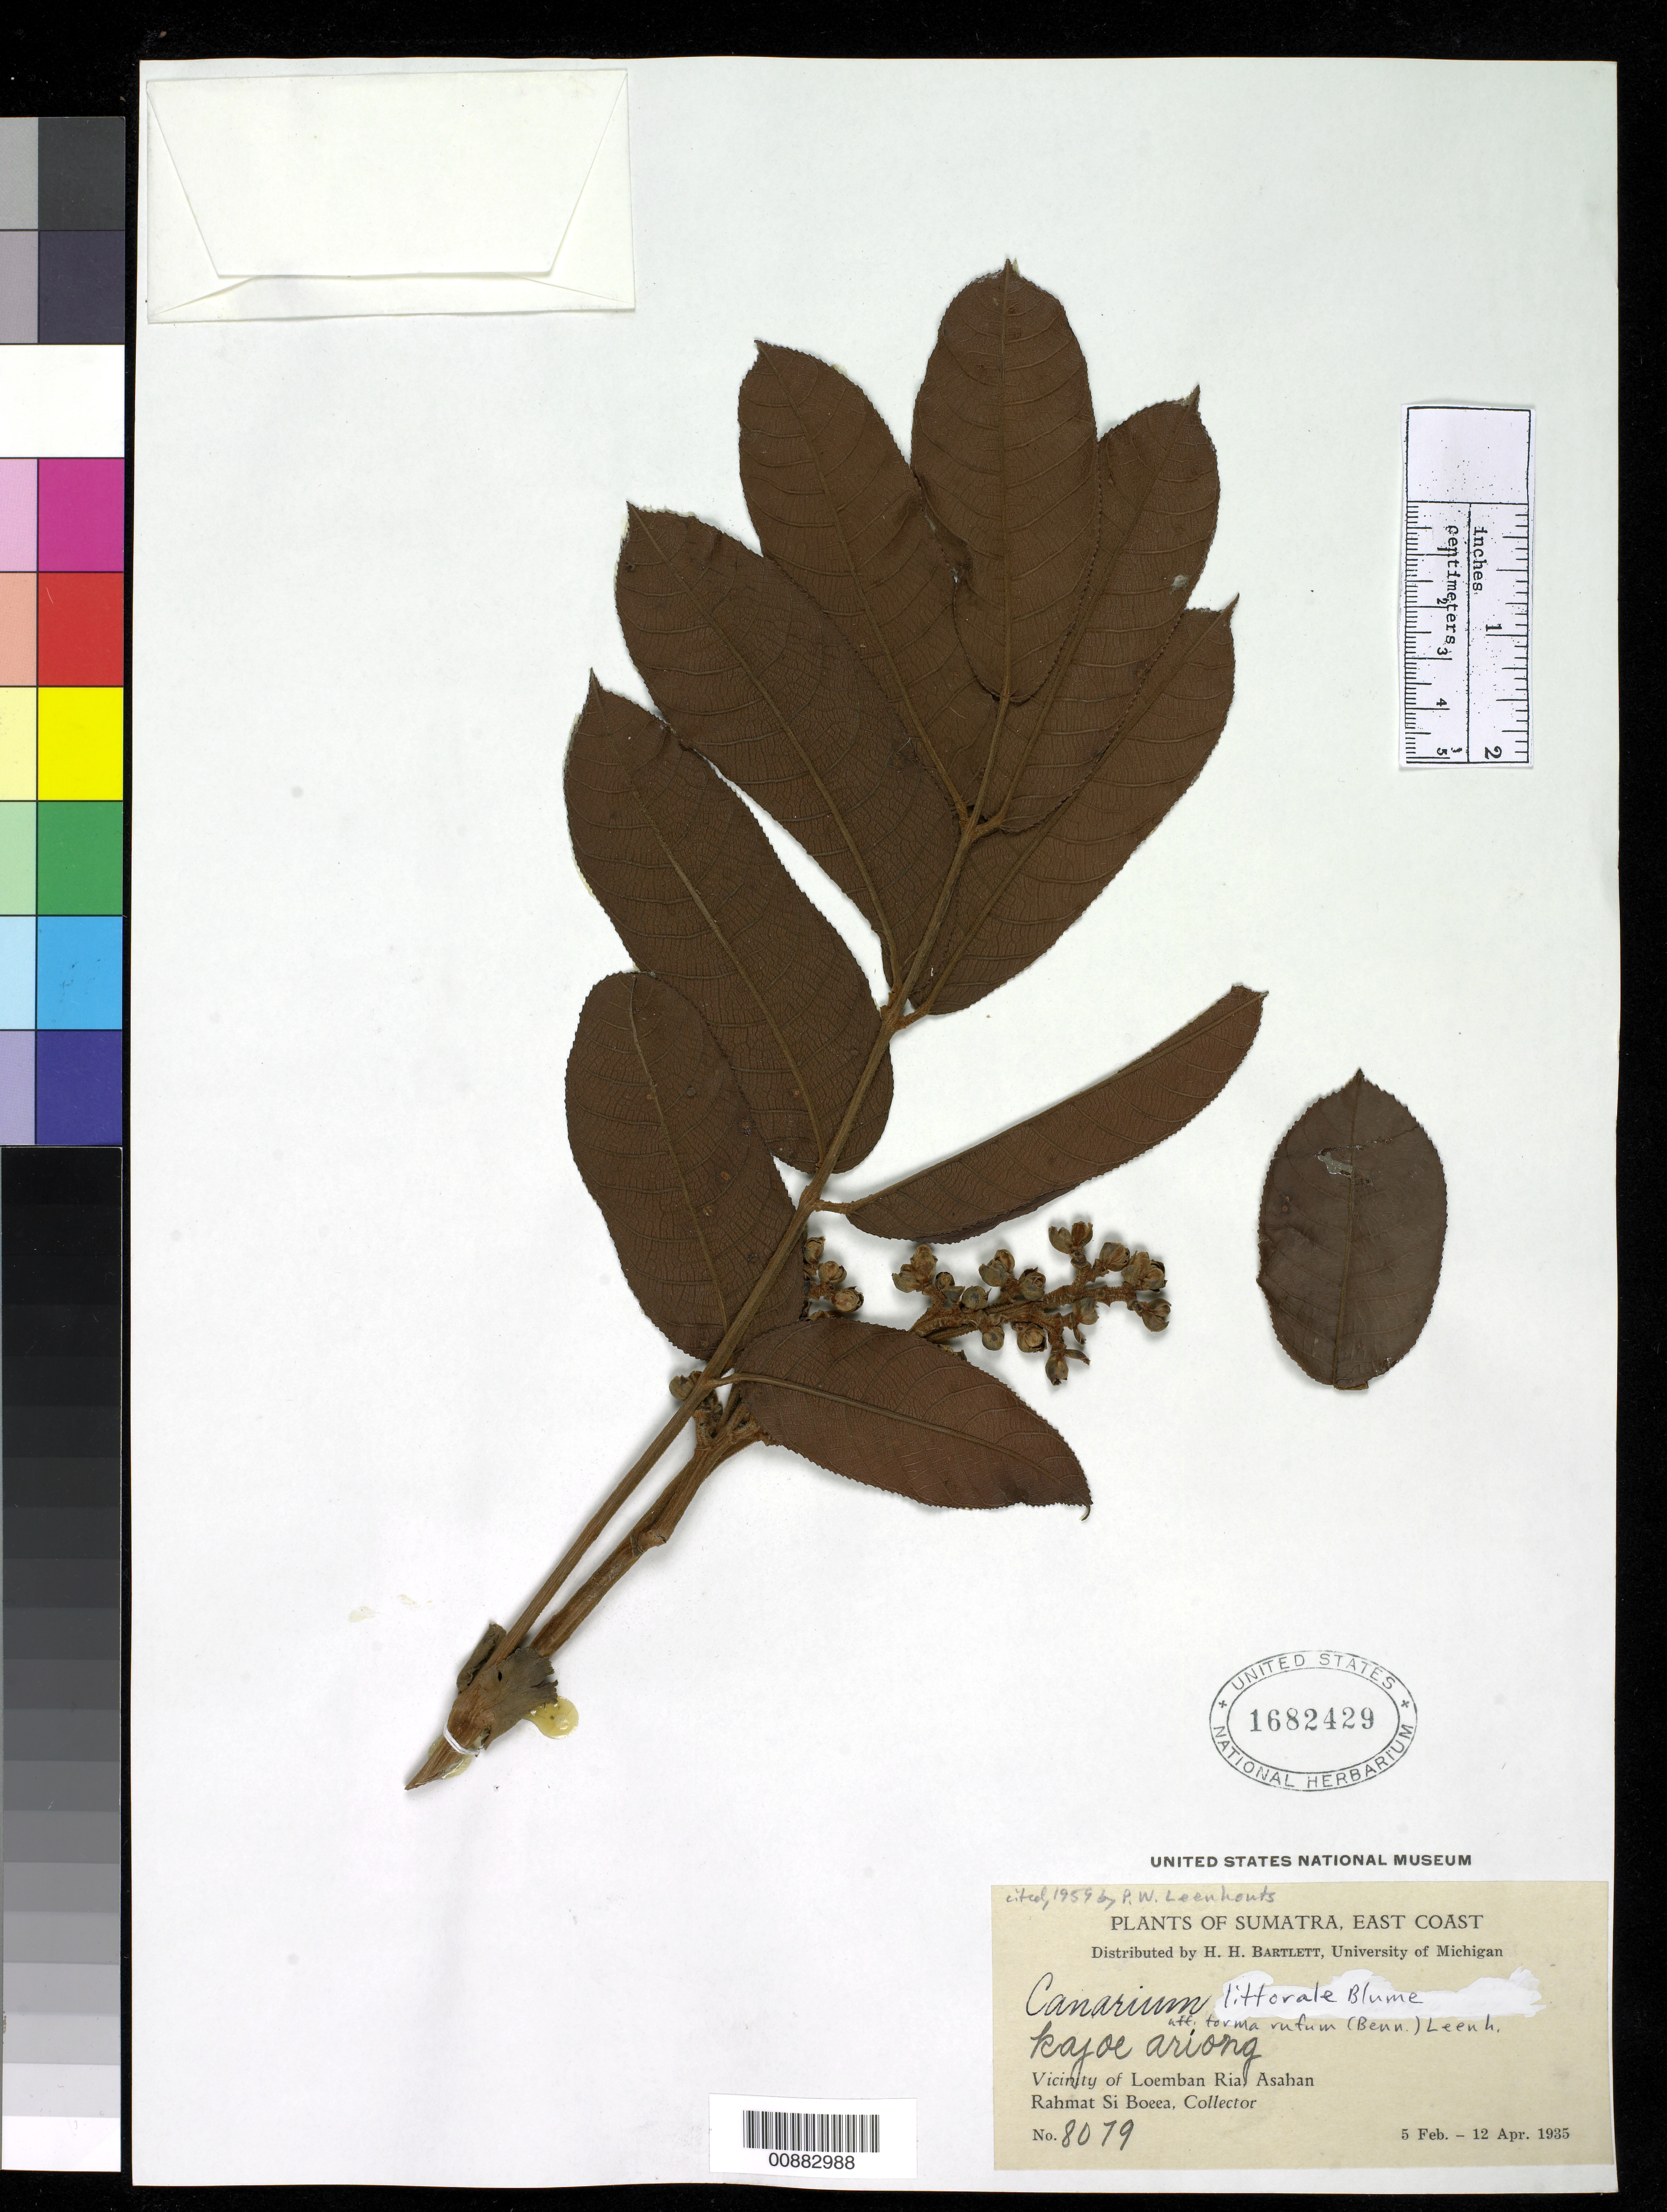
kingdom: Plantae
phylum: Tracheophyta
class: Magnoliopsida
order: Sapindales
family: Burseraceae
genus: Canarium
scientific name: Canarium littorale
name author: Blume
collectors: Rahmat Si Boeea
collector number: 8079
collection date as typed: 05 Feb 1935 to 12 Apr 1935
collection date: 1935-02-05/1935-04-12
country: Indonesia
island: Sumatra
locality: Asahan River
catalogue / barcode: US 1682429